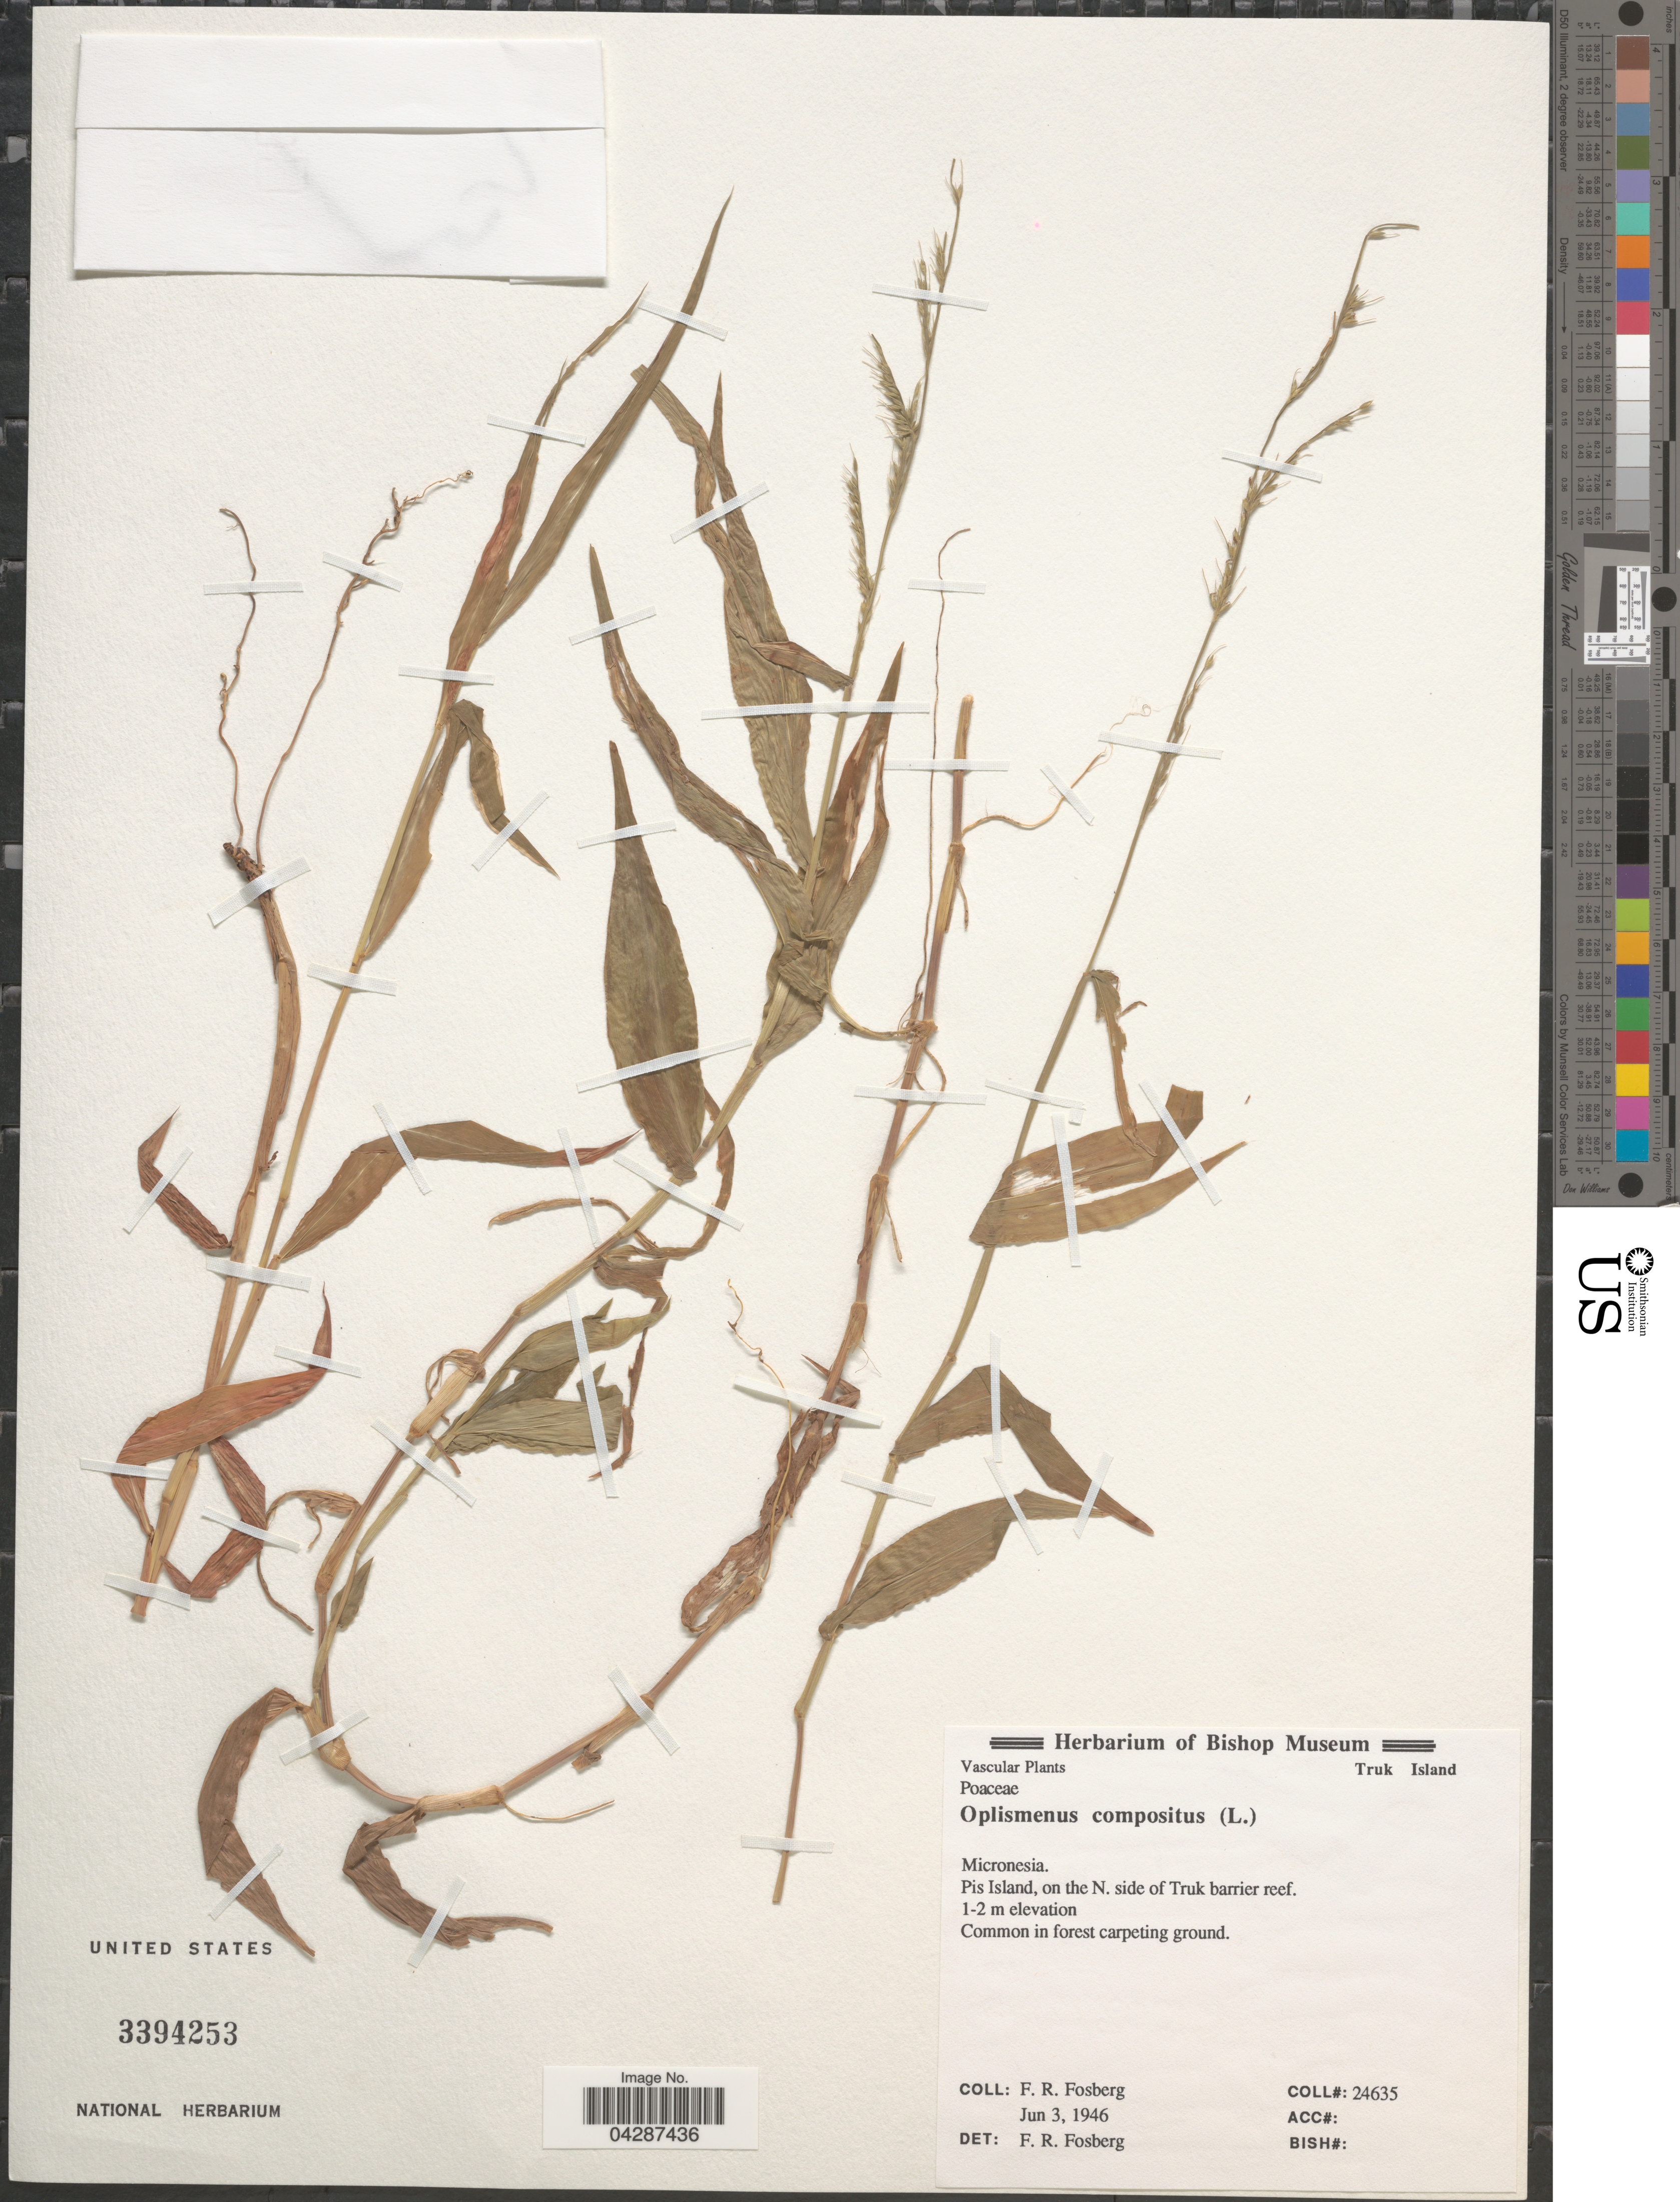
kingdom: Plantae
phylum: Tracheophyta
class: Liliopsida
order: Poales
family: Poaceae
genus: Oplismenus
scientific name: Oplismenus compositus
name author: (L.) P. Beauv.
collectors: F. R. Fosberg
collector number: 24635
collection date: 1946-06-03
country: Micronesia, Federated States of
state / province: Truk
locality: Truk Island. Micronesia. Pis Island, on the N. side of Truk barrier reef.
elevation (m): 1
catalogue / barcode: US 3394253